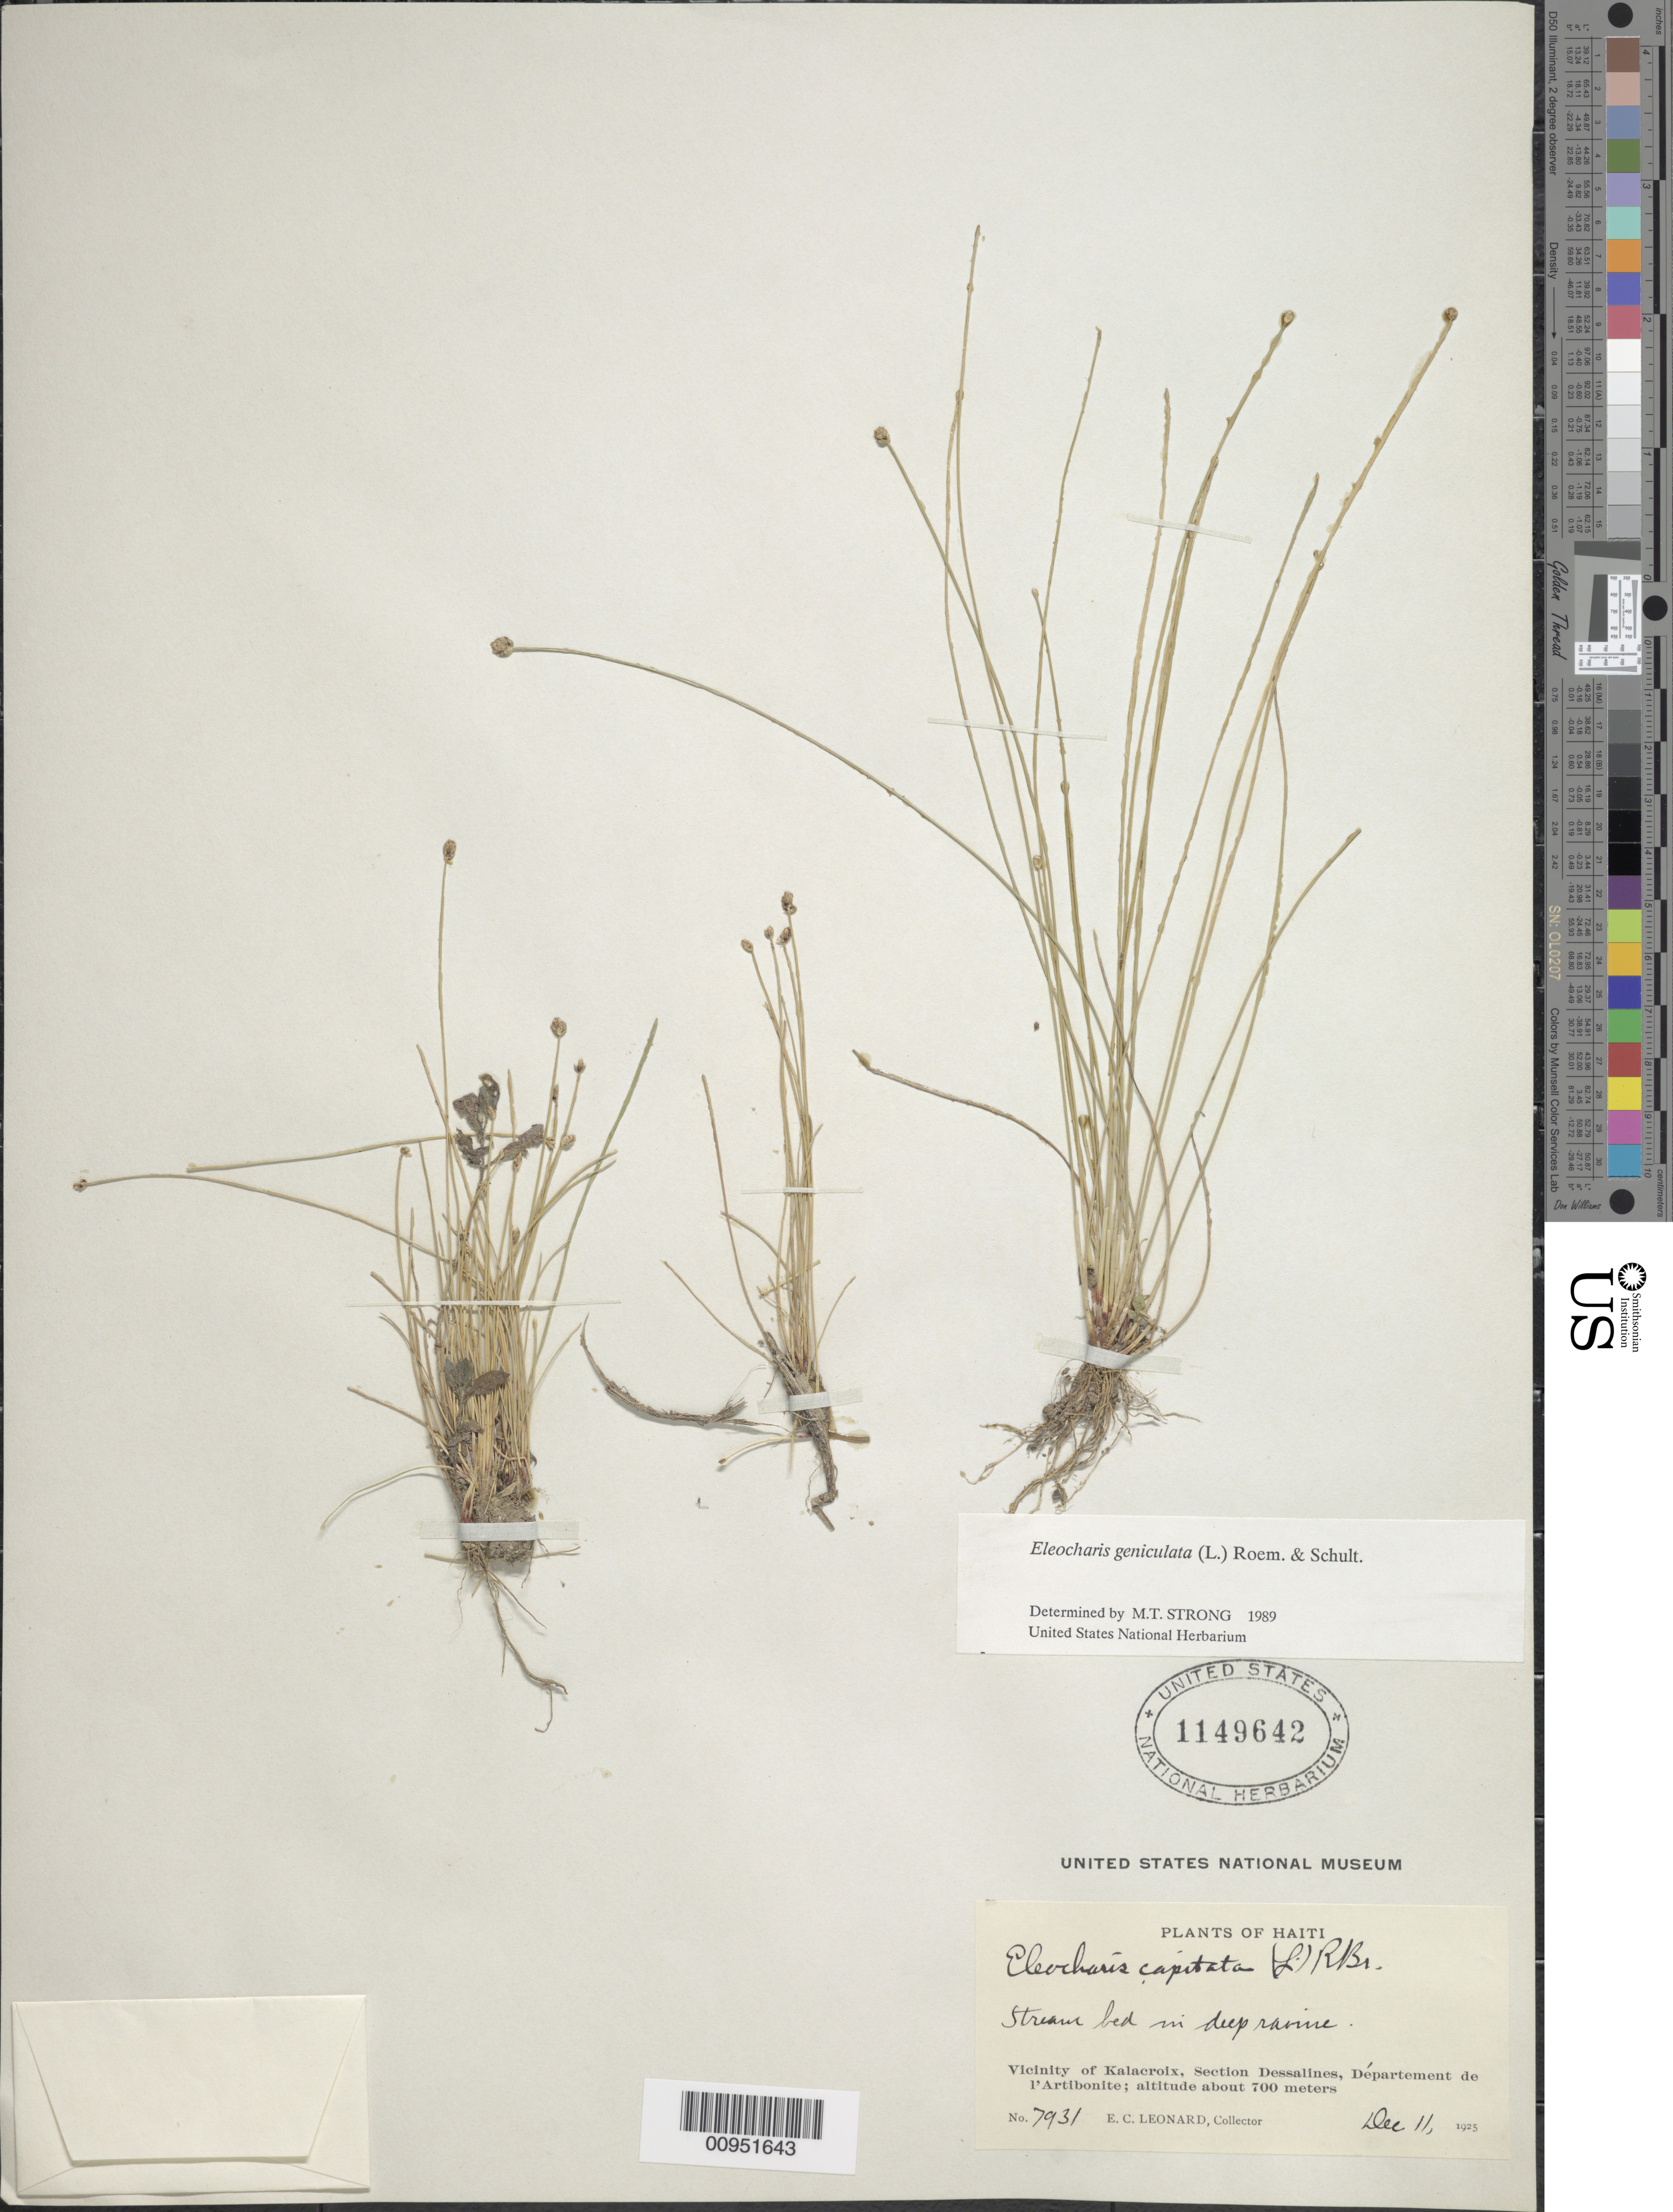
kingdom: Plantae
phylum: Tracheophyta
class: Liliopsida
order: Poales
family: Cyperaceae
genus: Eleocharis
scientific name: Eleocharis geniculata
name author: (L.) Roem. & Schult.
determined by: Strong, M. T., (US), Smithsonian Institution - National Museum of Natural History (UNITED STATES)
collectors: E. C. Leonard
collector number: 7931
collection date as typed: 11 Dec 1925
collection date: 1925-12-11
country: Haiti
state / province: Artibonite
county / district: Dessalines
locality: Vicinity of Kalacroix, ravine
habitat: Stream bed in deep ravine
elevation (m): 700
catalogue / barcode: US 1149642